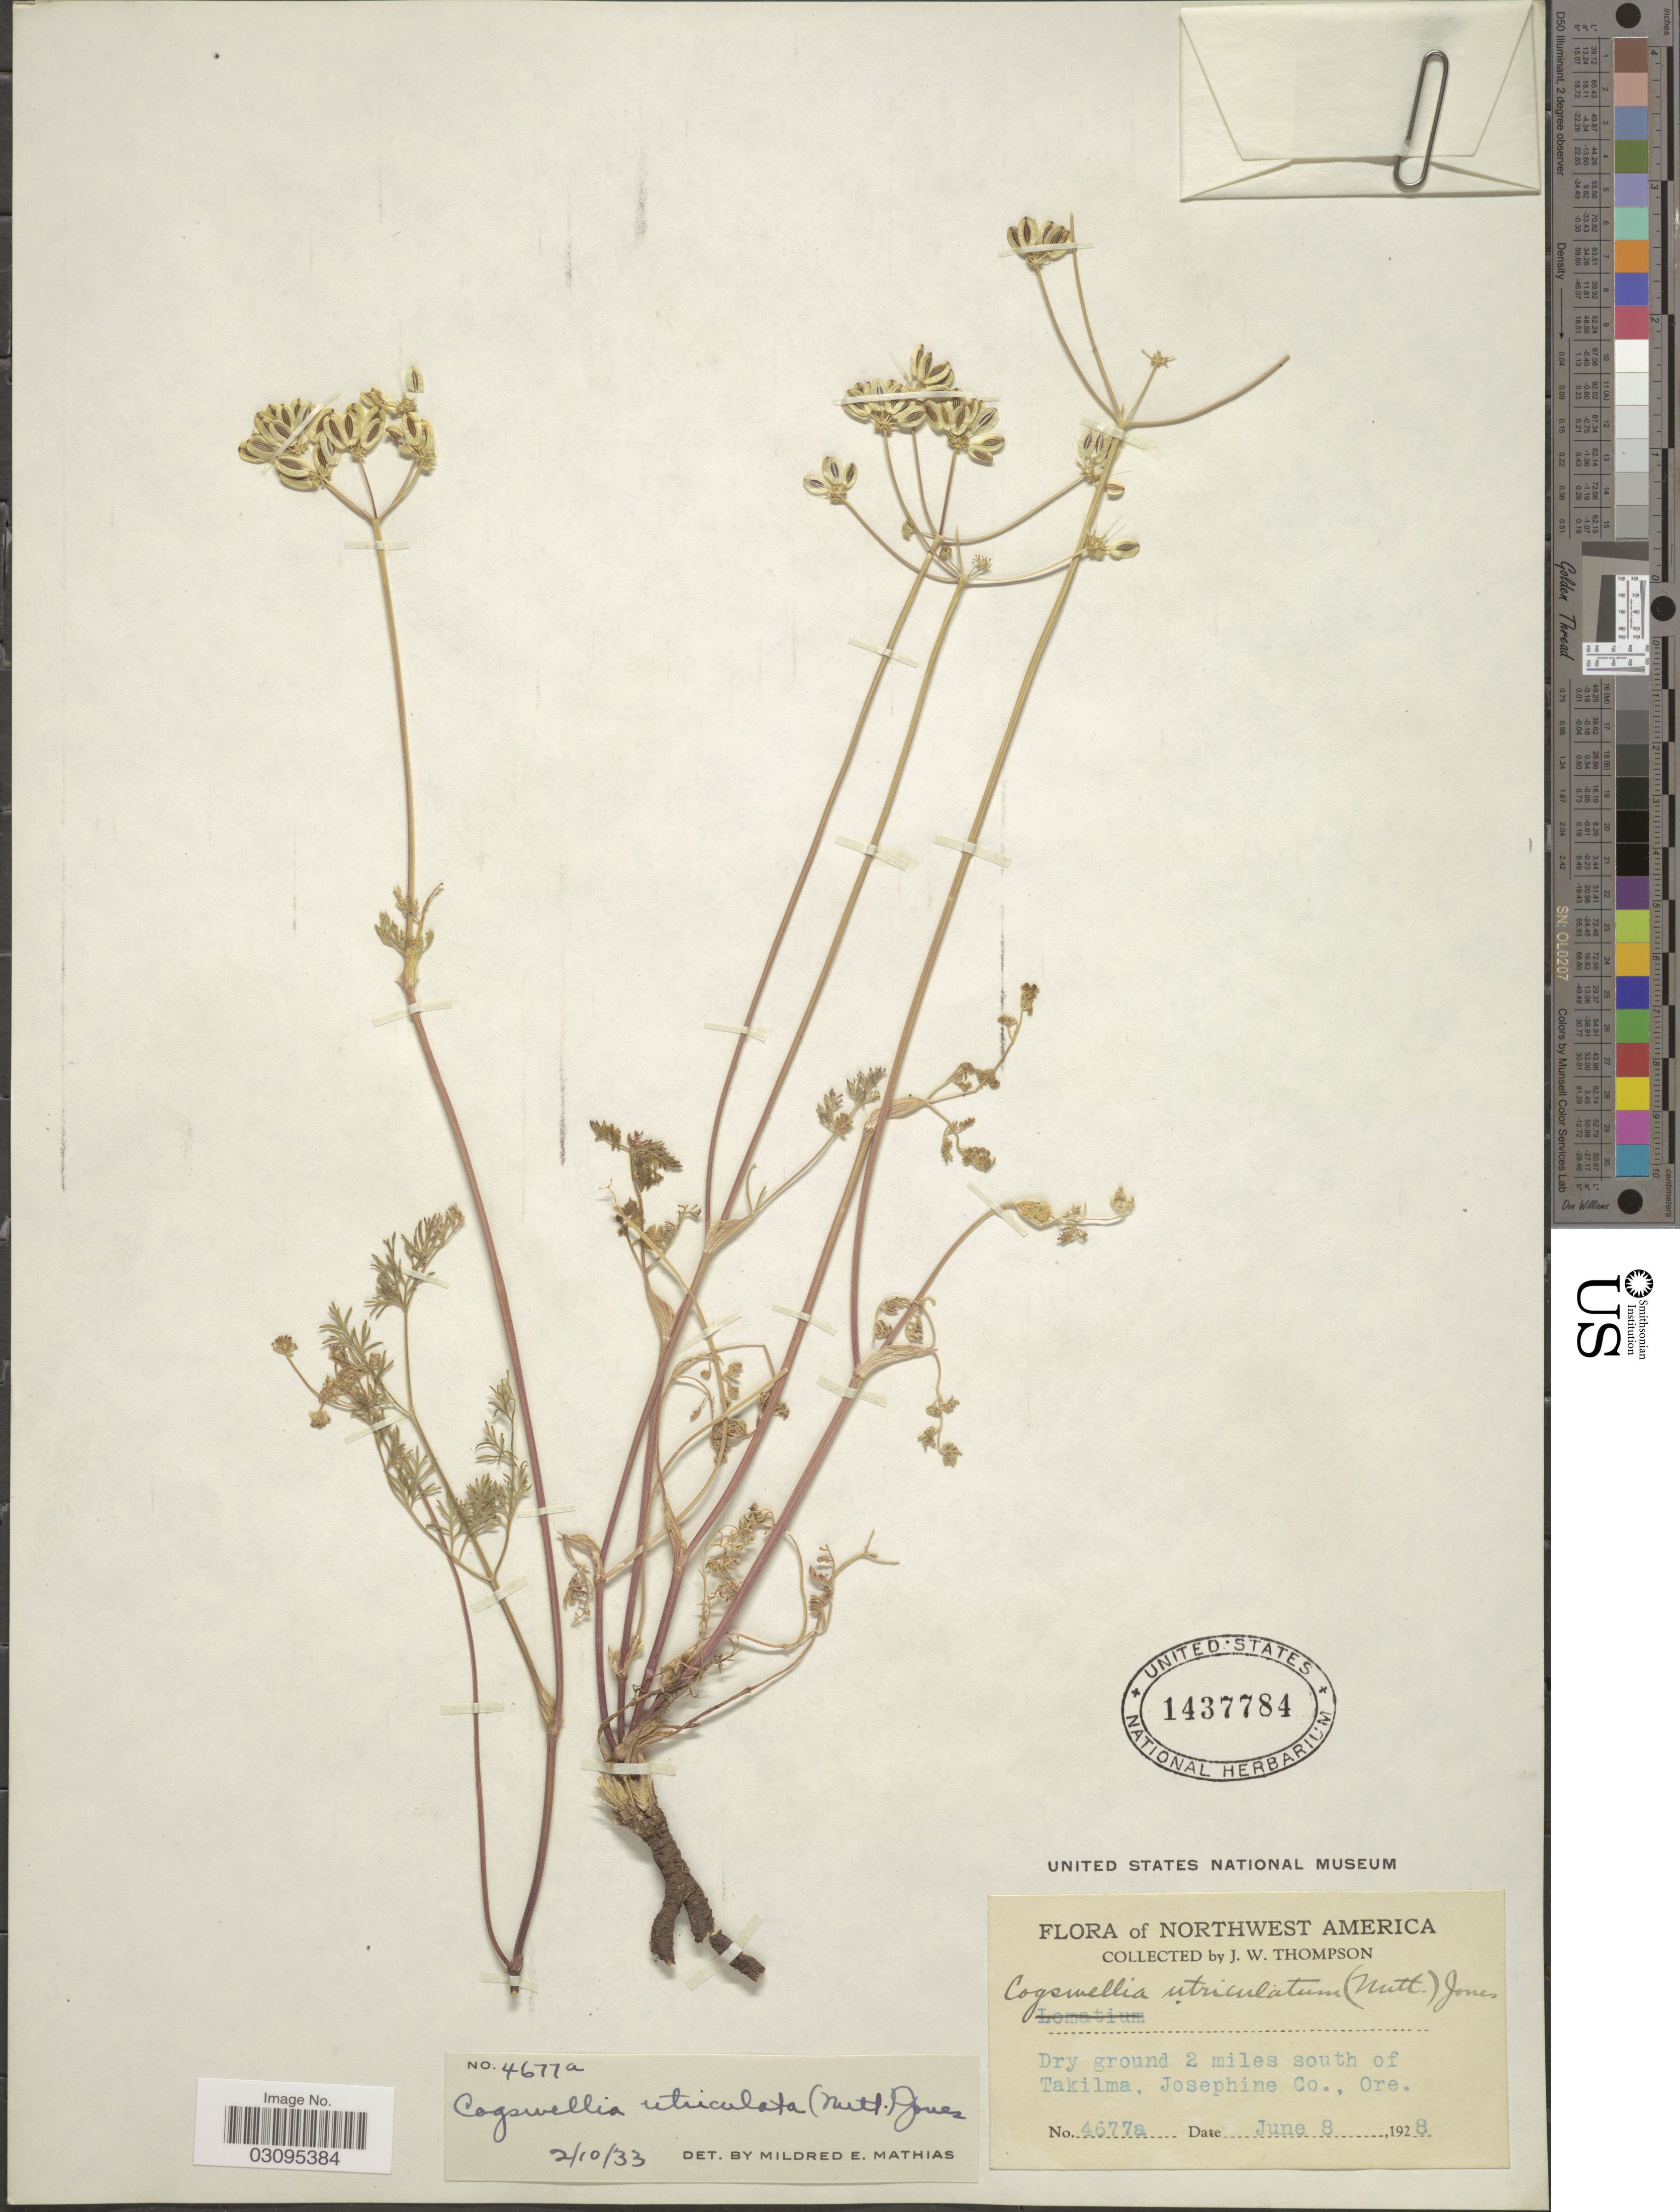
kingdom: Plantae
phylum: Tracheophyta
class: Magnoliopsida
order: Apiales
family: Apiaceae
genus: Lomatium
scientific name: Lomatium utriculatum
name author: (Nutt. ex Torr. & A. Gray) J.M. Coult. & Rose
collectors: J. Thompson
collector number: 4677a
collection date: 1928-06-08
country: United States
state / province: Oregon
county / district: Josephine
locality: Dry ground 2 miles south of Takilma, Josephine Co., Ore.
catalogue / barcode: US 1437784